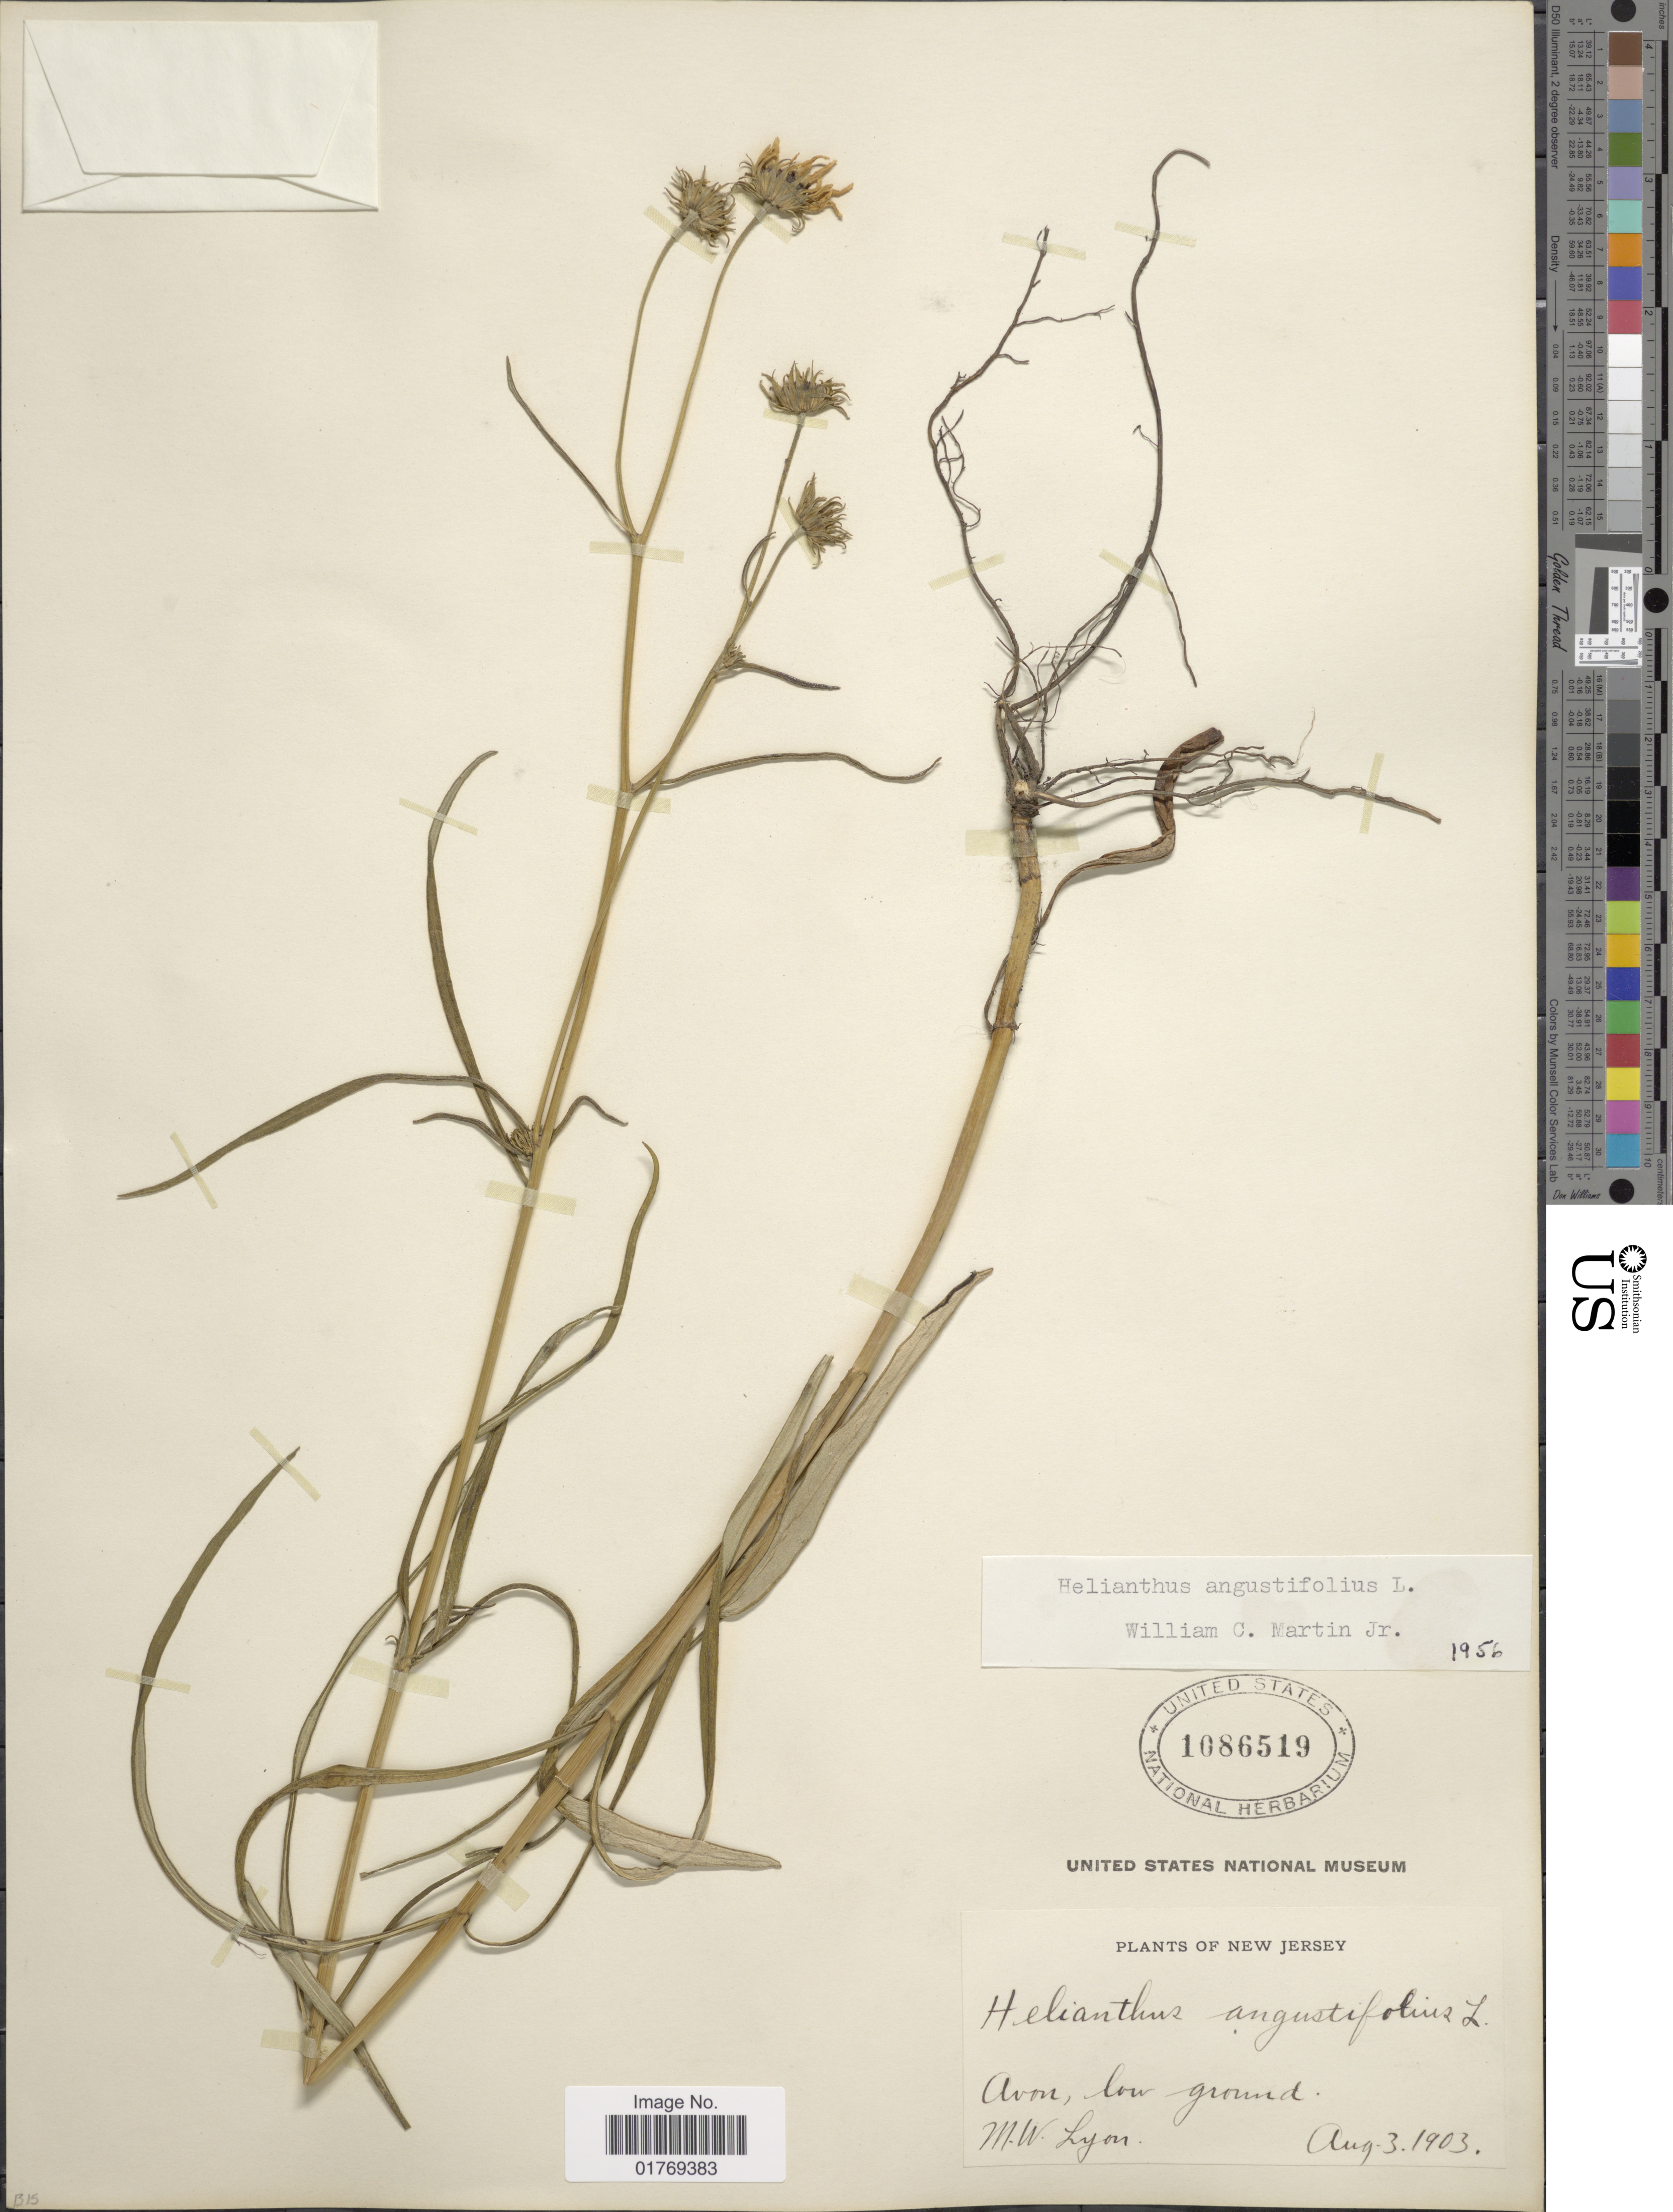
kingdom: Plantae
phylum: Tracheophyta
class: Magnoliopsida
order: Asterales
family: Asteraceae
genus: Helianthus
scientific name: Helianthus angustifolius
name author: L.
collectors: M. W. Lyon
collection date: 1903-08-03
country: United States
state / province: New Jersey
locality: Avon, low ground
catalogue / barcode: US 1086519